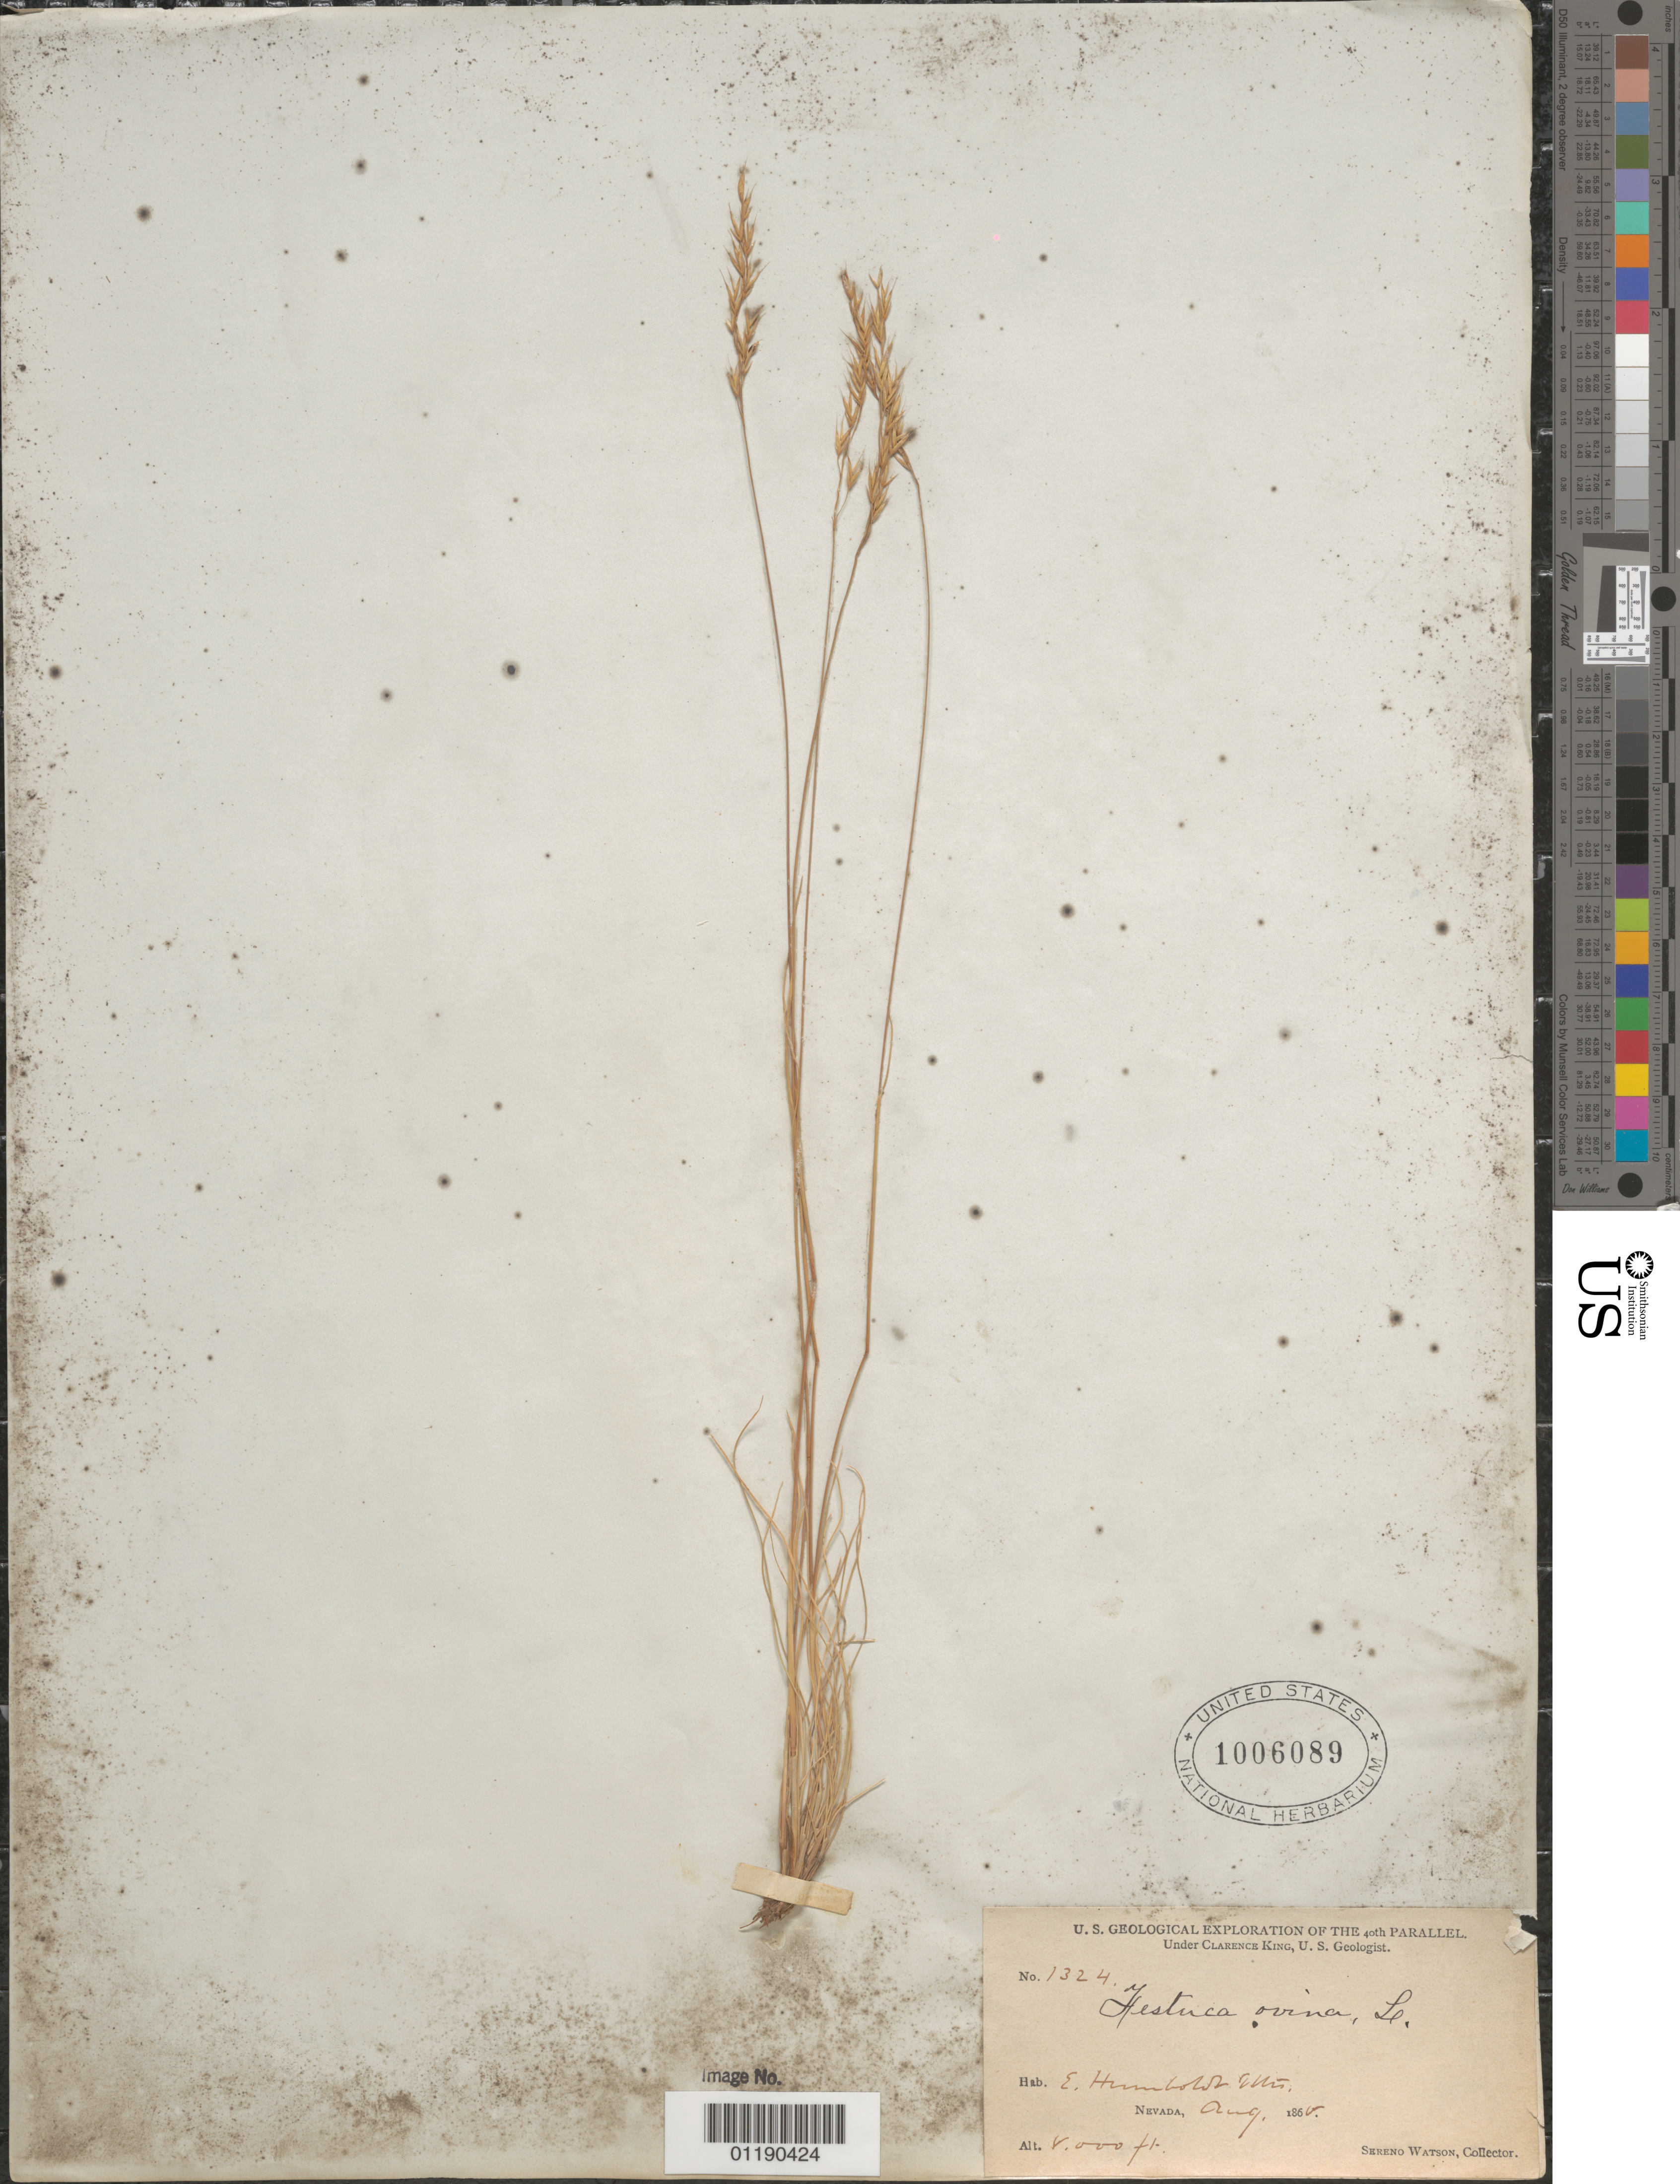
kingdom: Plantae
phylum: Tracheophyta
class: Liliopsida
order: Poales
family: Poaceae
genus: Festuca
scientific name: Festuca ovina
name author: Hack.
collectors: S. Watson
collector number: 1324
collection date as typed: Aug 1868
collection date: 1868-08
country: United States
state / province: Nevada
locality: E. Humboldt Mts.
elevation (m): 2438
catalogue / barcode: US 1006089